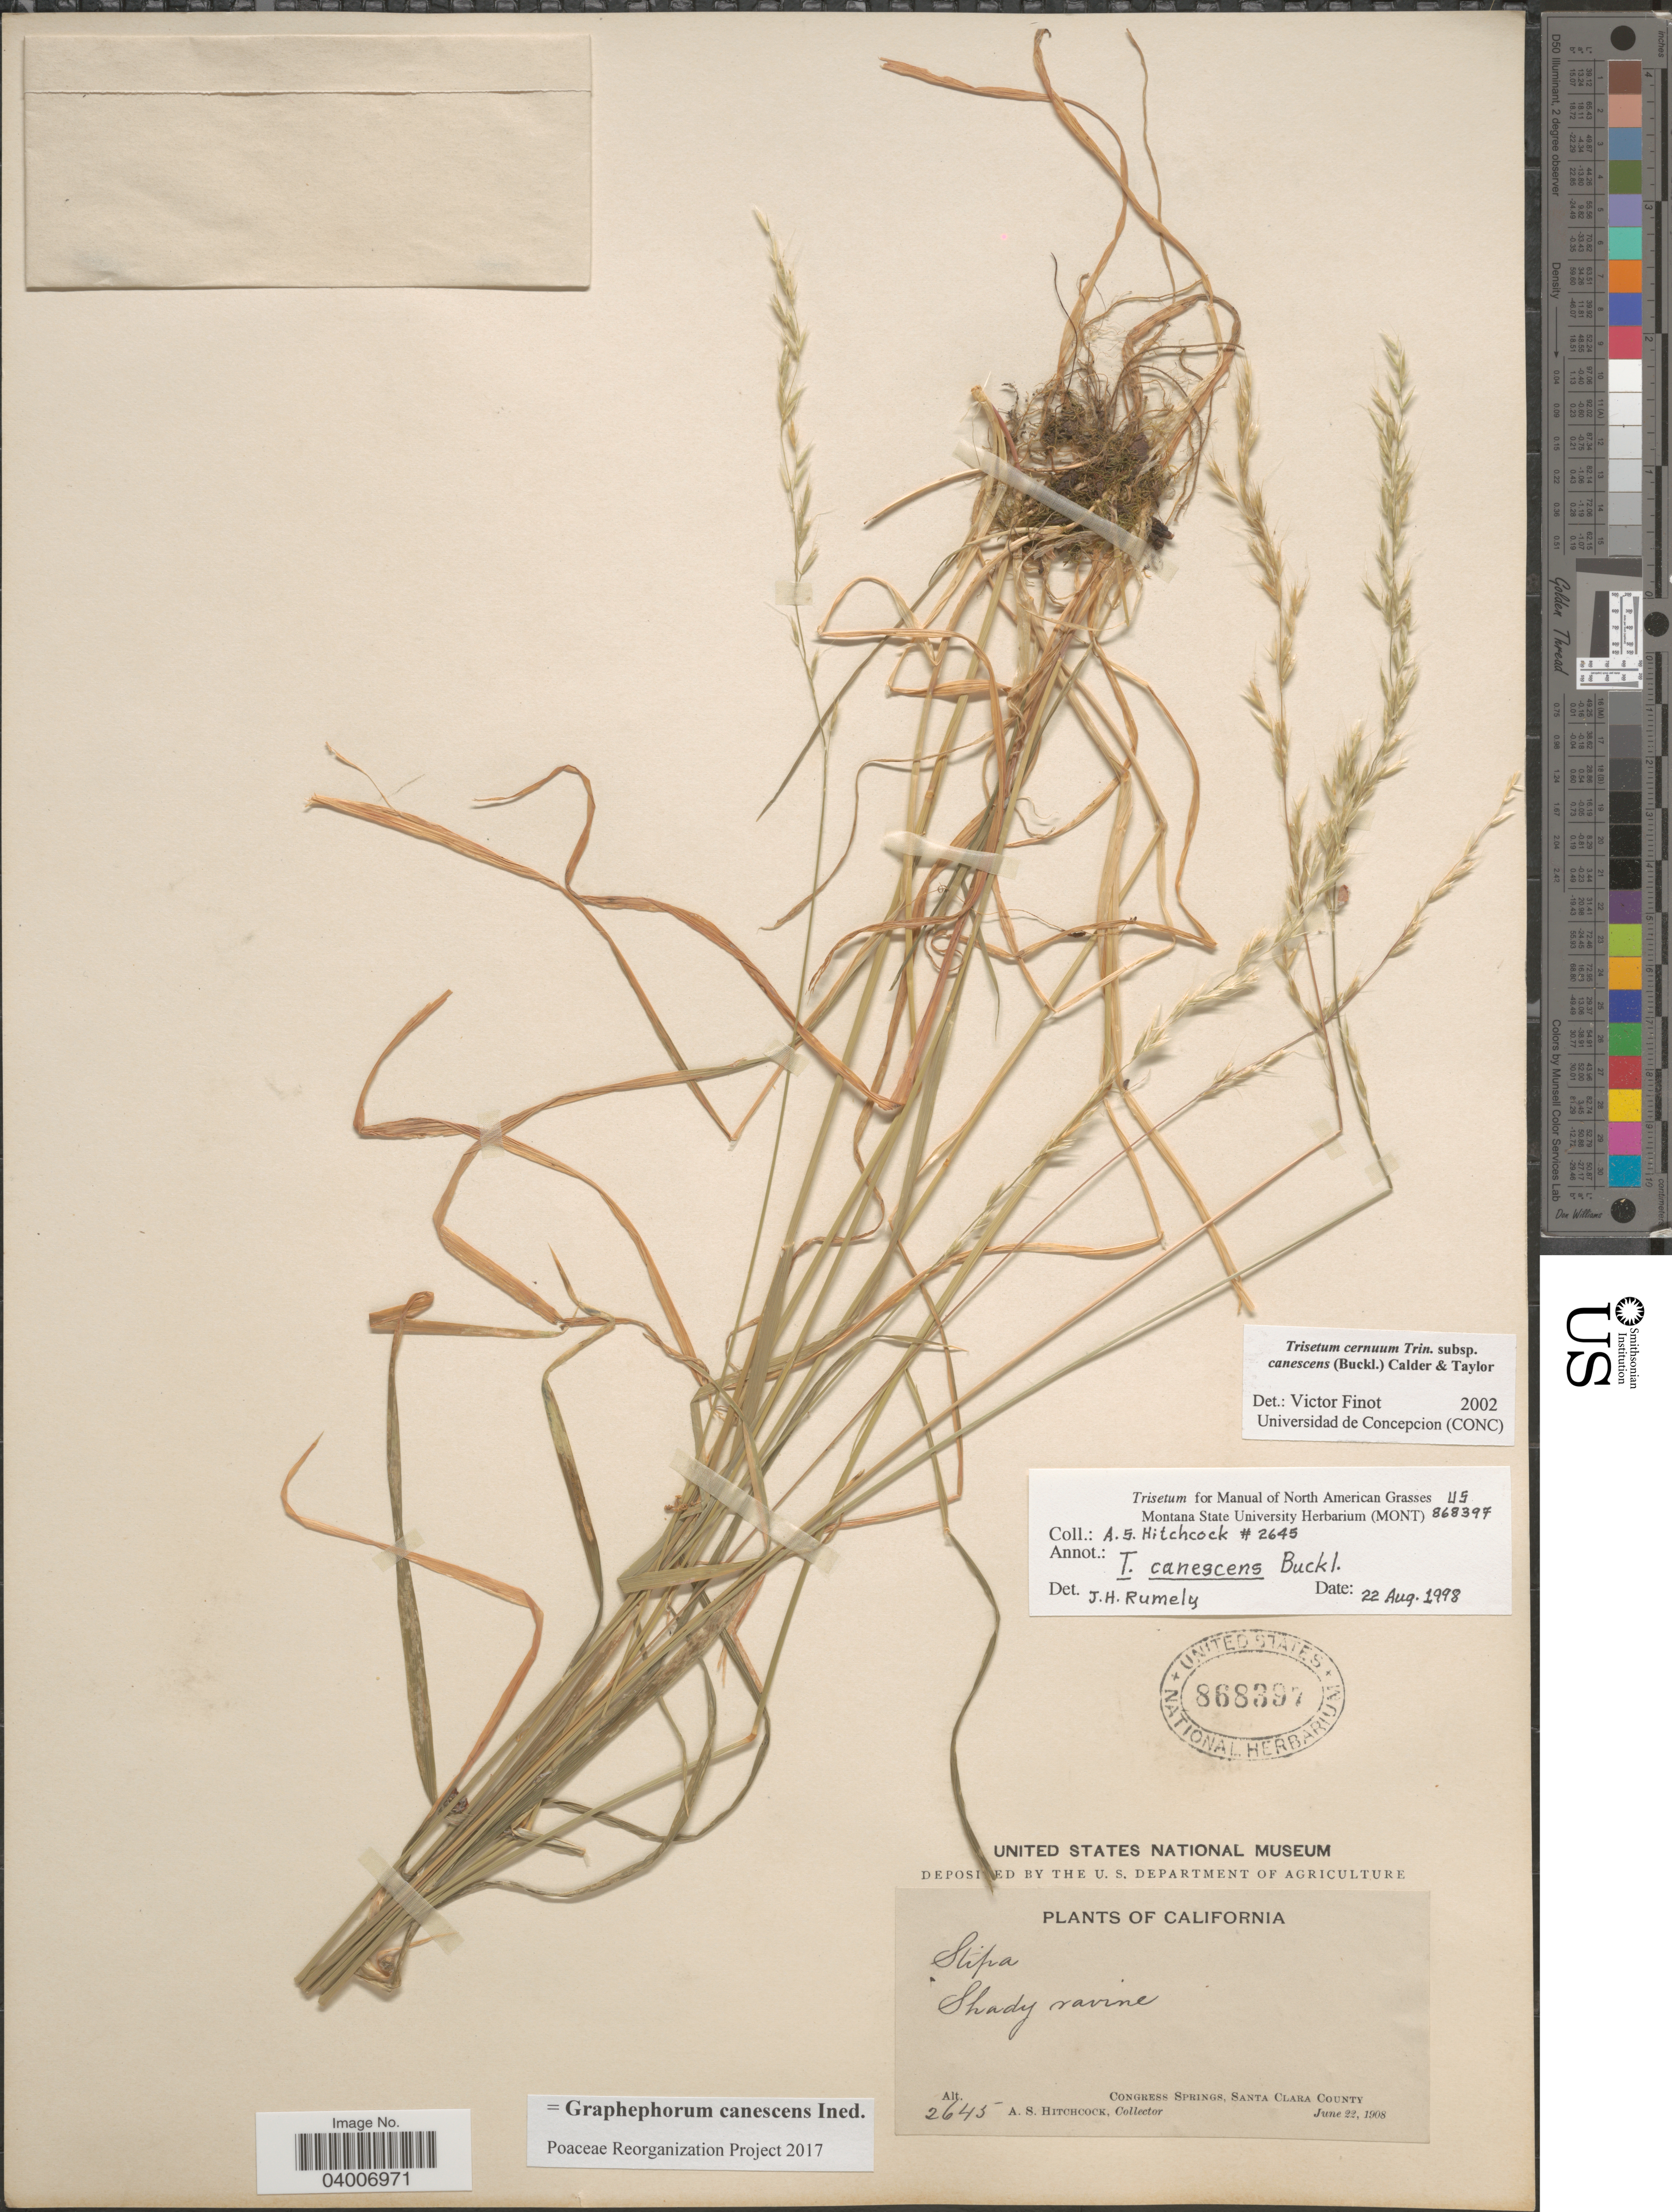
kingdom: Plantae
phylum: Tracheophyta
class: Liliopsida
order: Poales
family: Poaceae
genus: Graphephorum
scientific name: Graphephorum canescens ined.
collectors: A. S. Hitchcock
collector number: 2645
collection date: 1908-06-22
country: United States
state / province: California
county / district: Santa Clara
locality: Congress Springs, Santa Clara County.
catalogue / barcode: US 868397